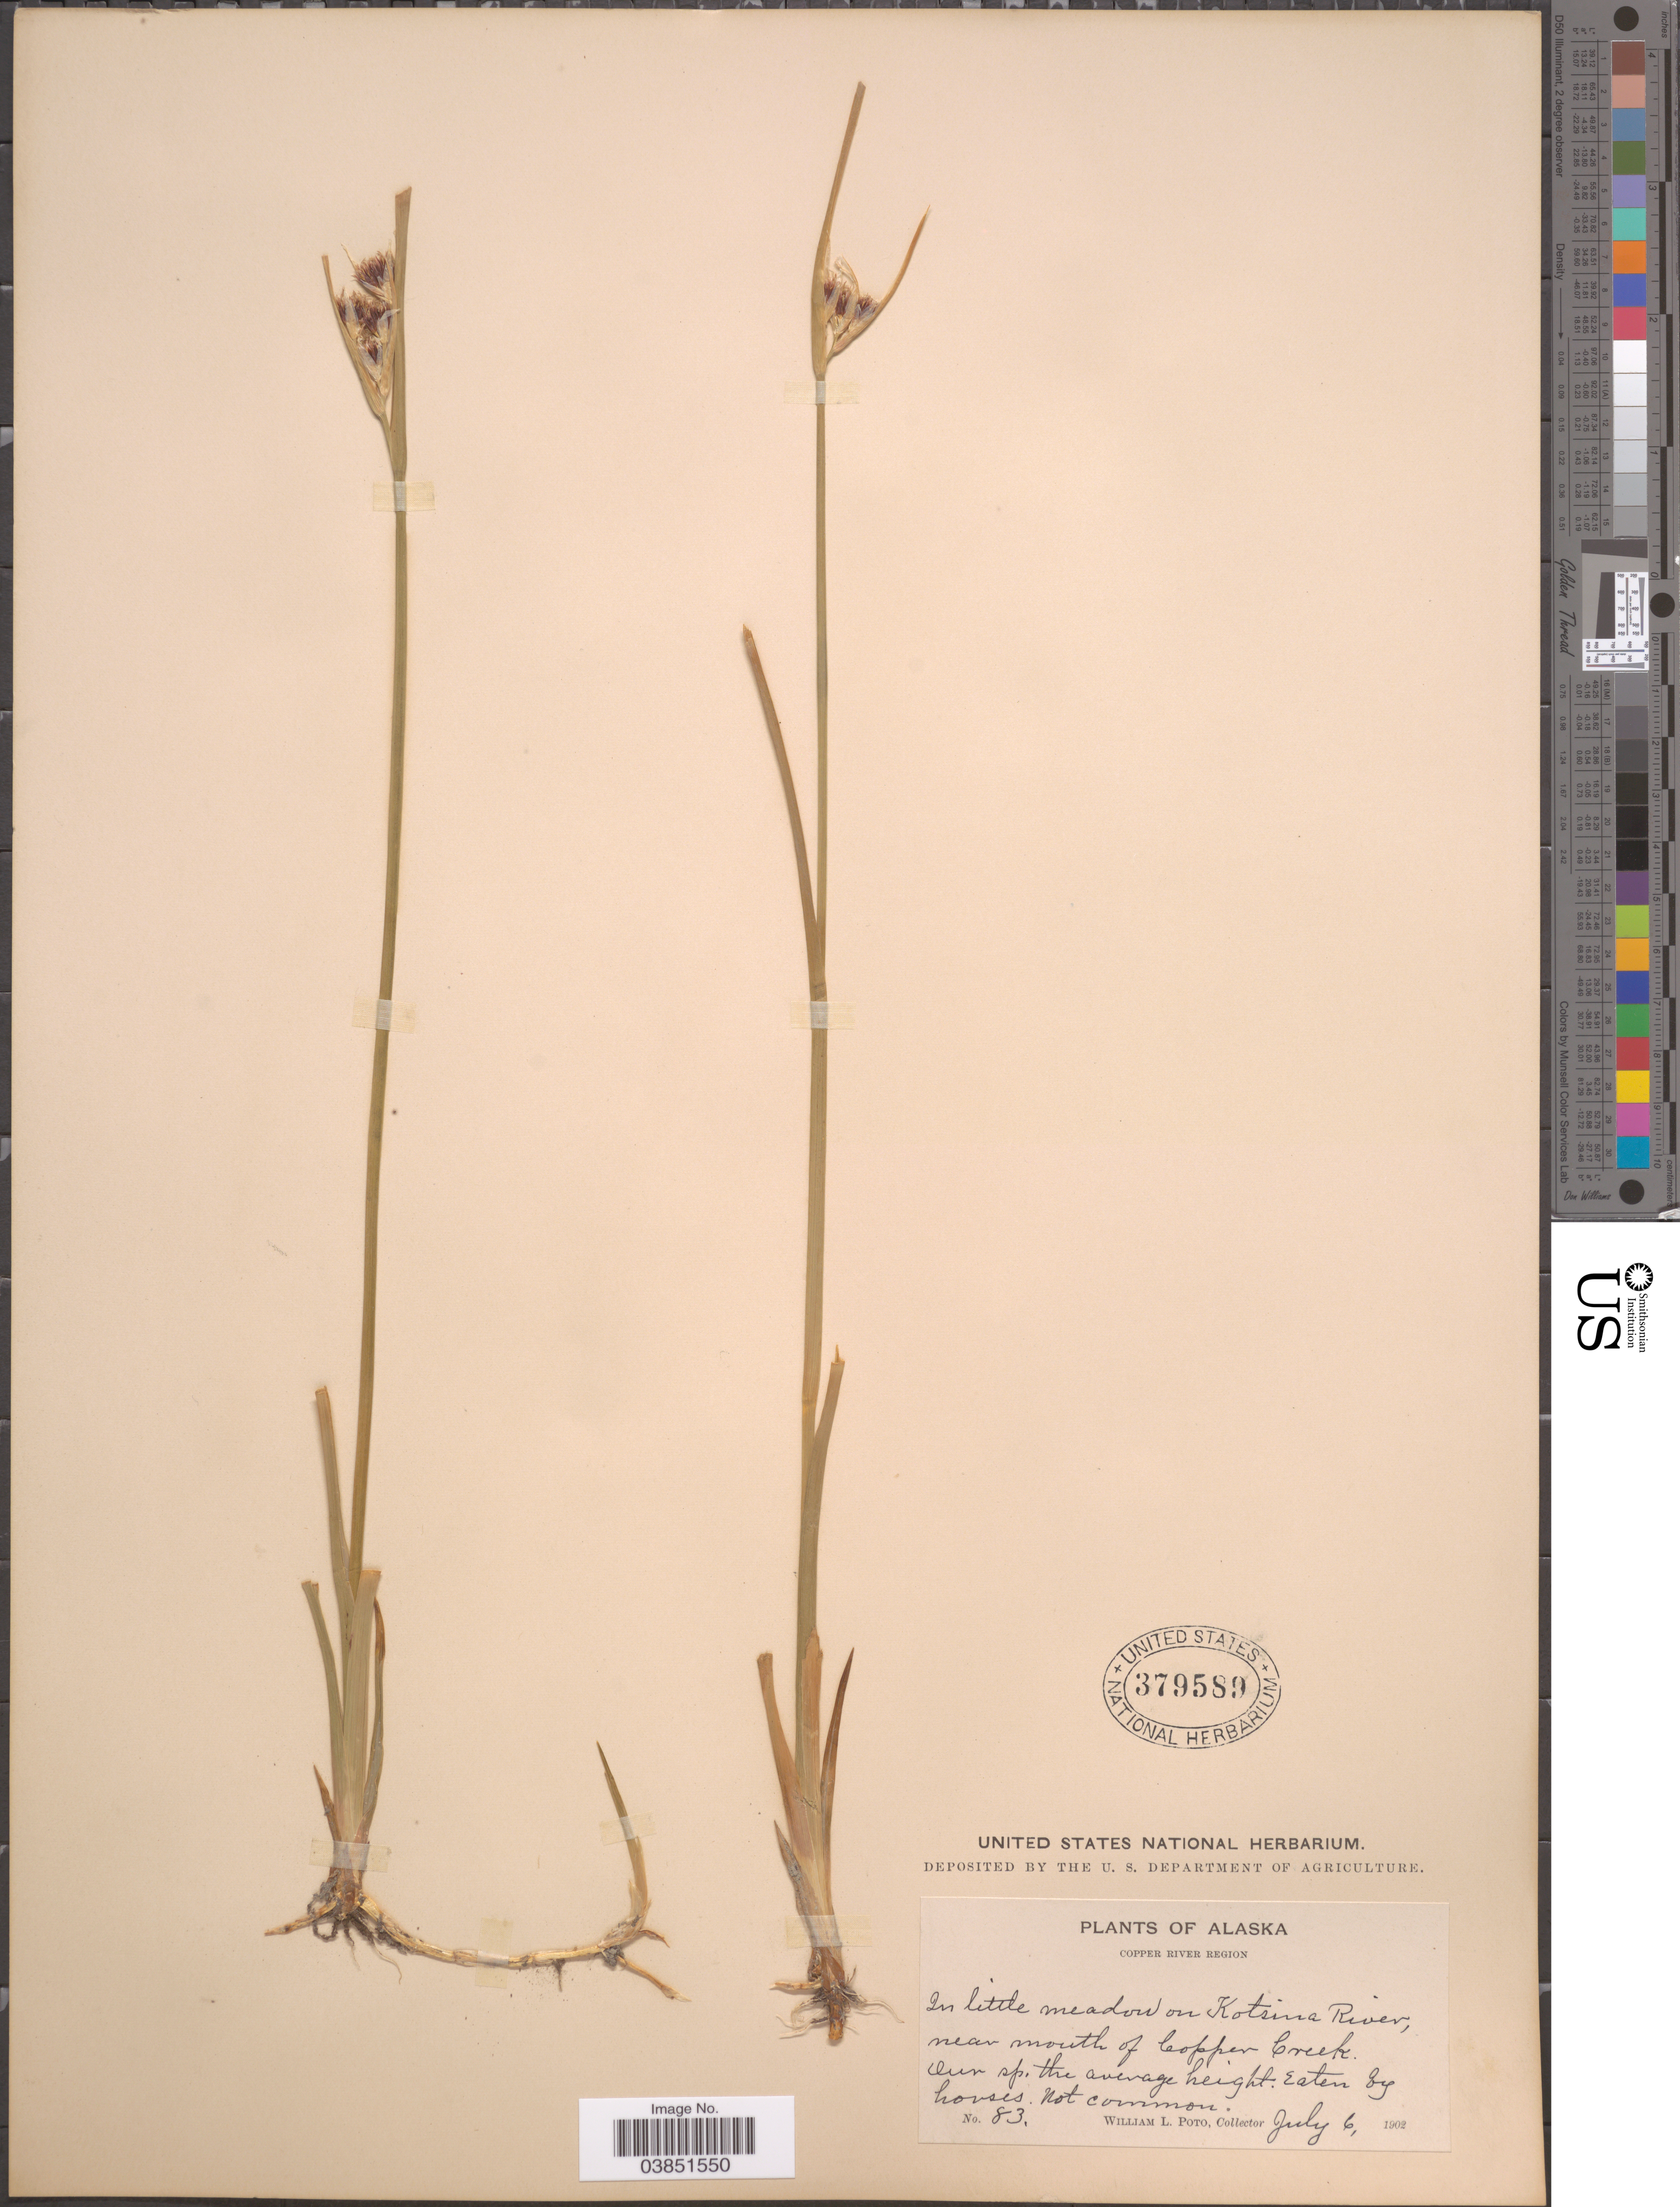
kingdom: Plantae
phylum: Tracheophyta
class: Liliopsida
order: Poales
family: Juncaceae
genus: Juncus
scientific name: Juncus castaneus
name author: Sm.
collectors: W. Poto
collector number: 83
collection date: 1902-07-06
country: United States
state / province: Alaska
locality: Copper River Region. On Kotsina River, near mouth of Copper Creek.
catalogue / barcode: US 379589